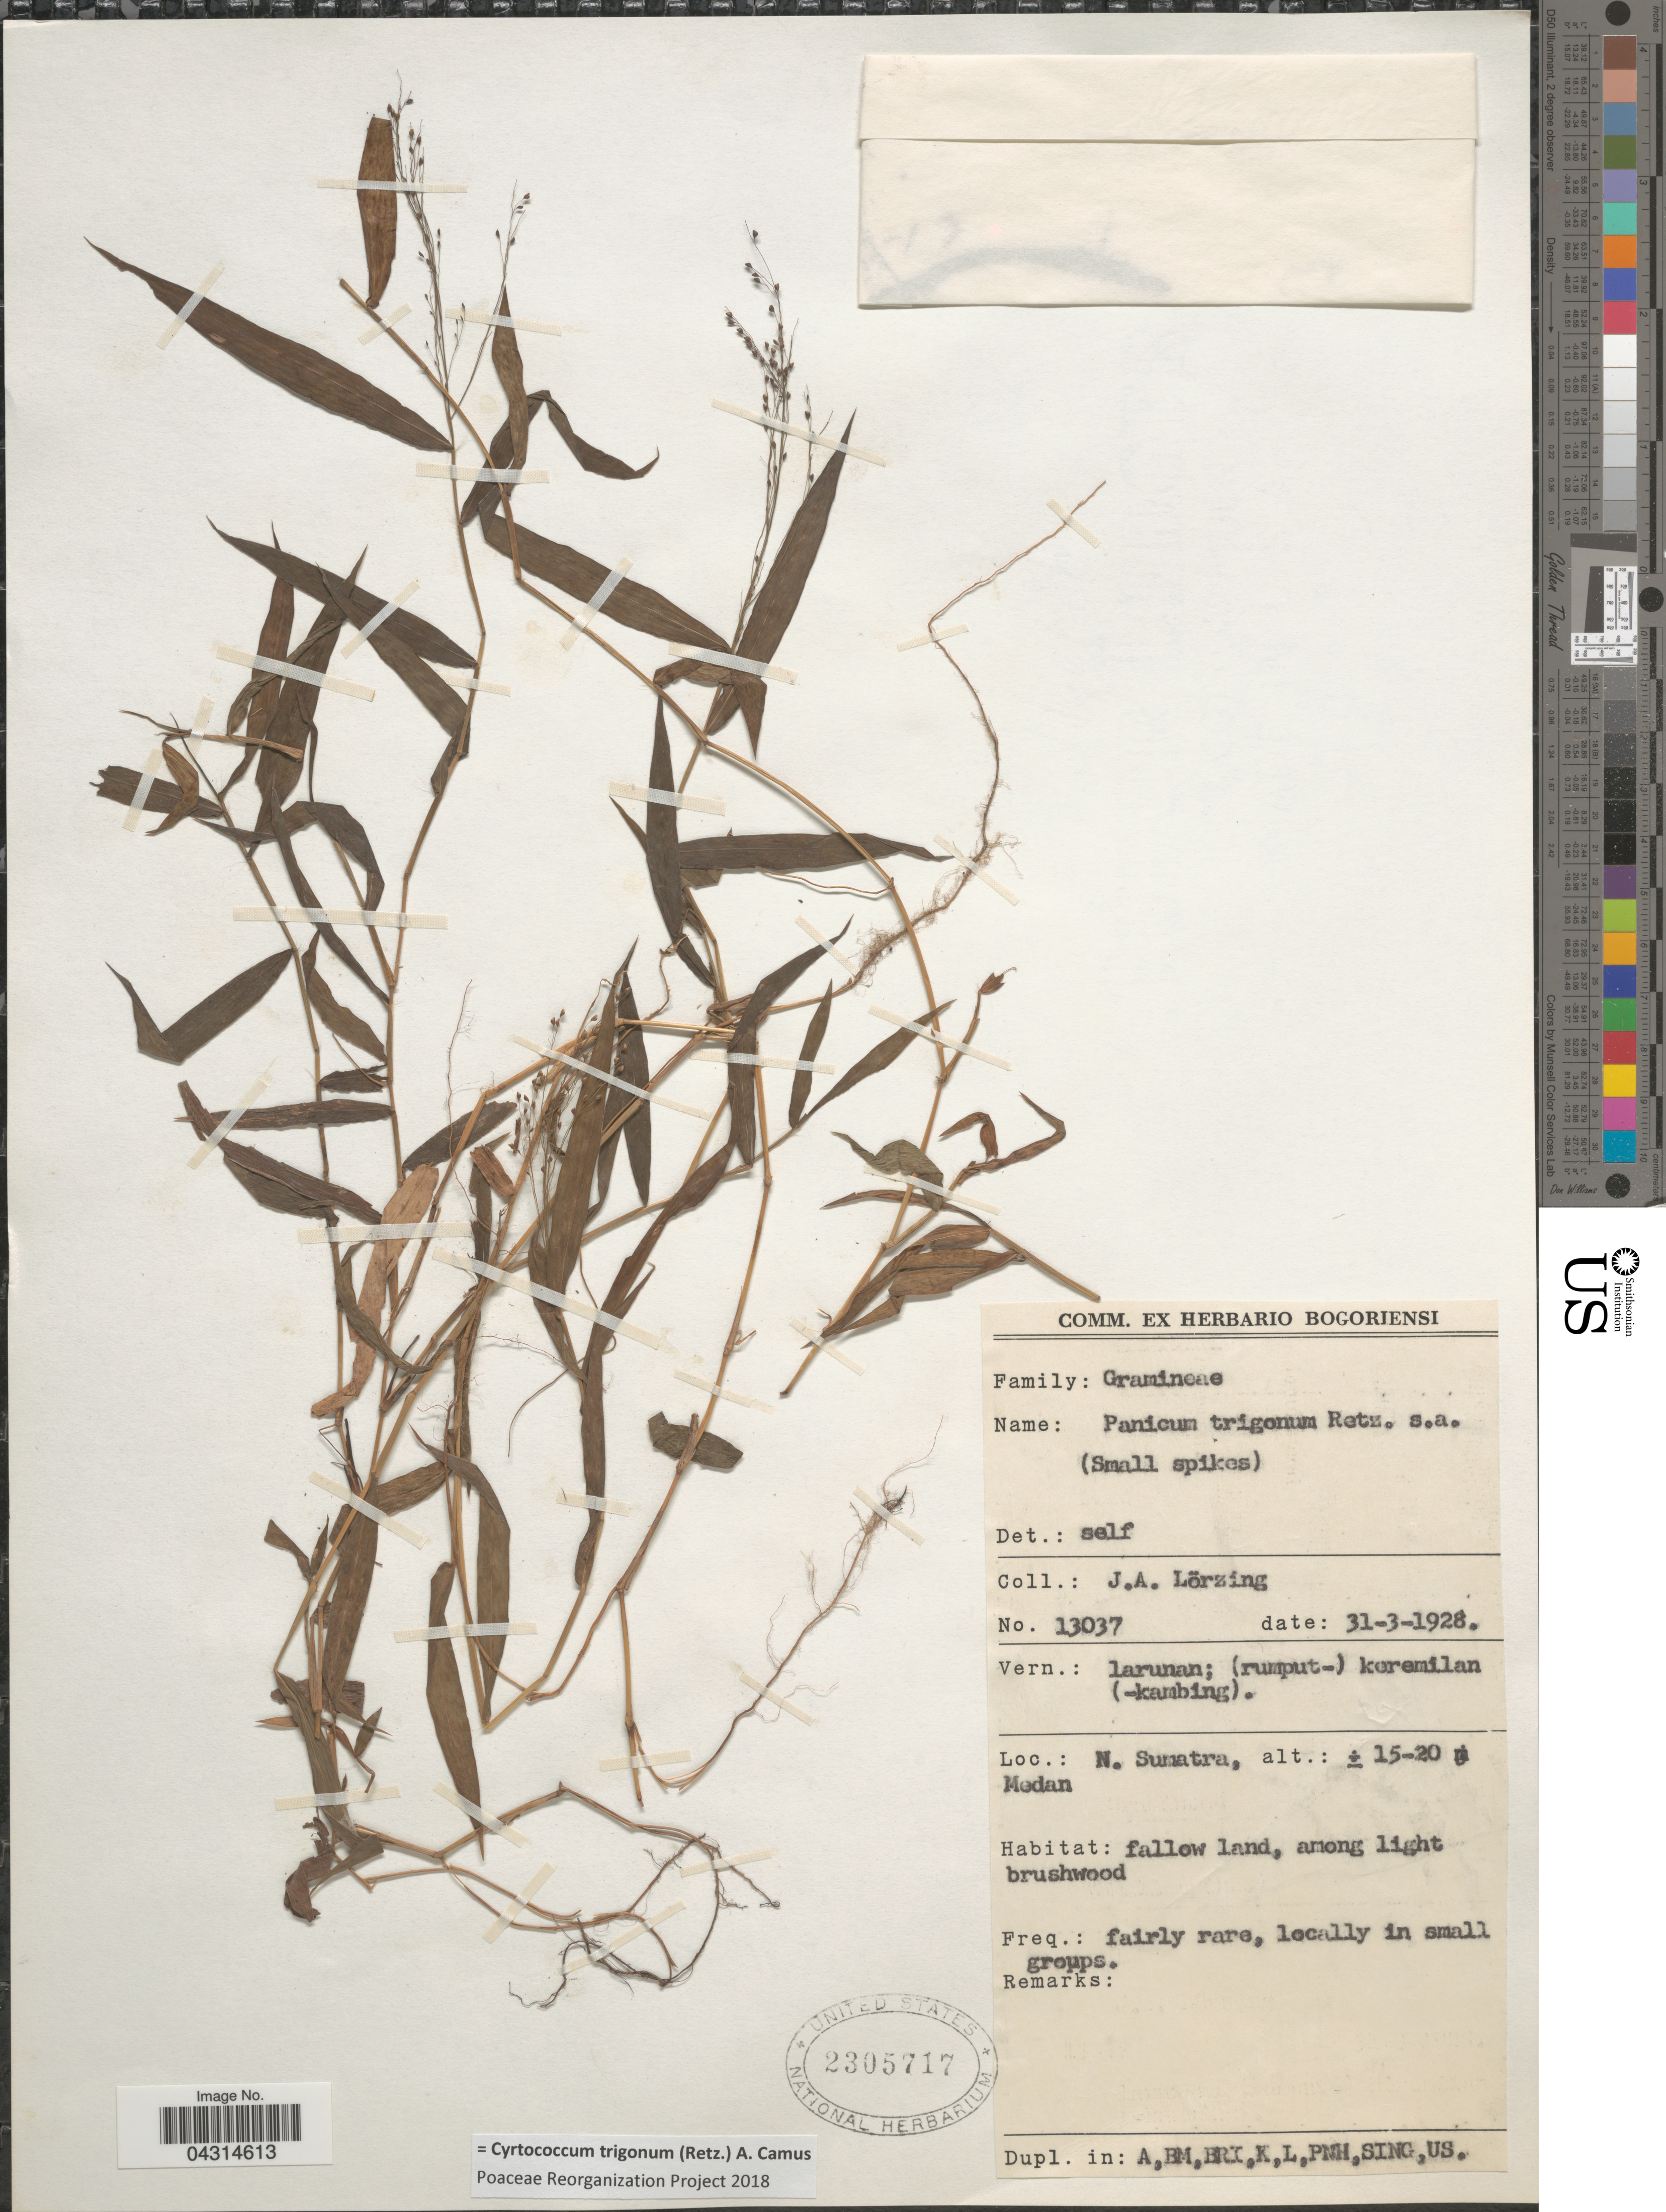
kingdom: Plantae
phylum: Tracheophyta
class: Liliopsida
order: Poales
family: Poaceae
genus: Cyrtococcum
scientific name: Cyrtococcum trigonum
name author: (Retz.) A. Camus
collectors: J. Lorzing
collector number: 13037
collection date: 1928-03-31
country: Indonesia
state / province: Sumatra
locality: N. Sumatra, Medan.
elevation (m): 15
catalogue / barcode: US 2305717